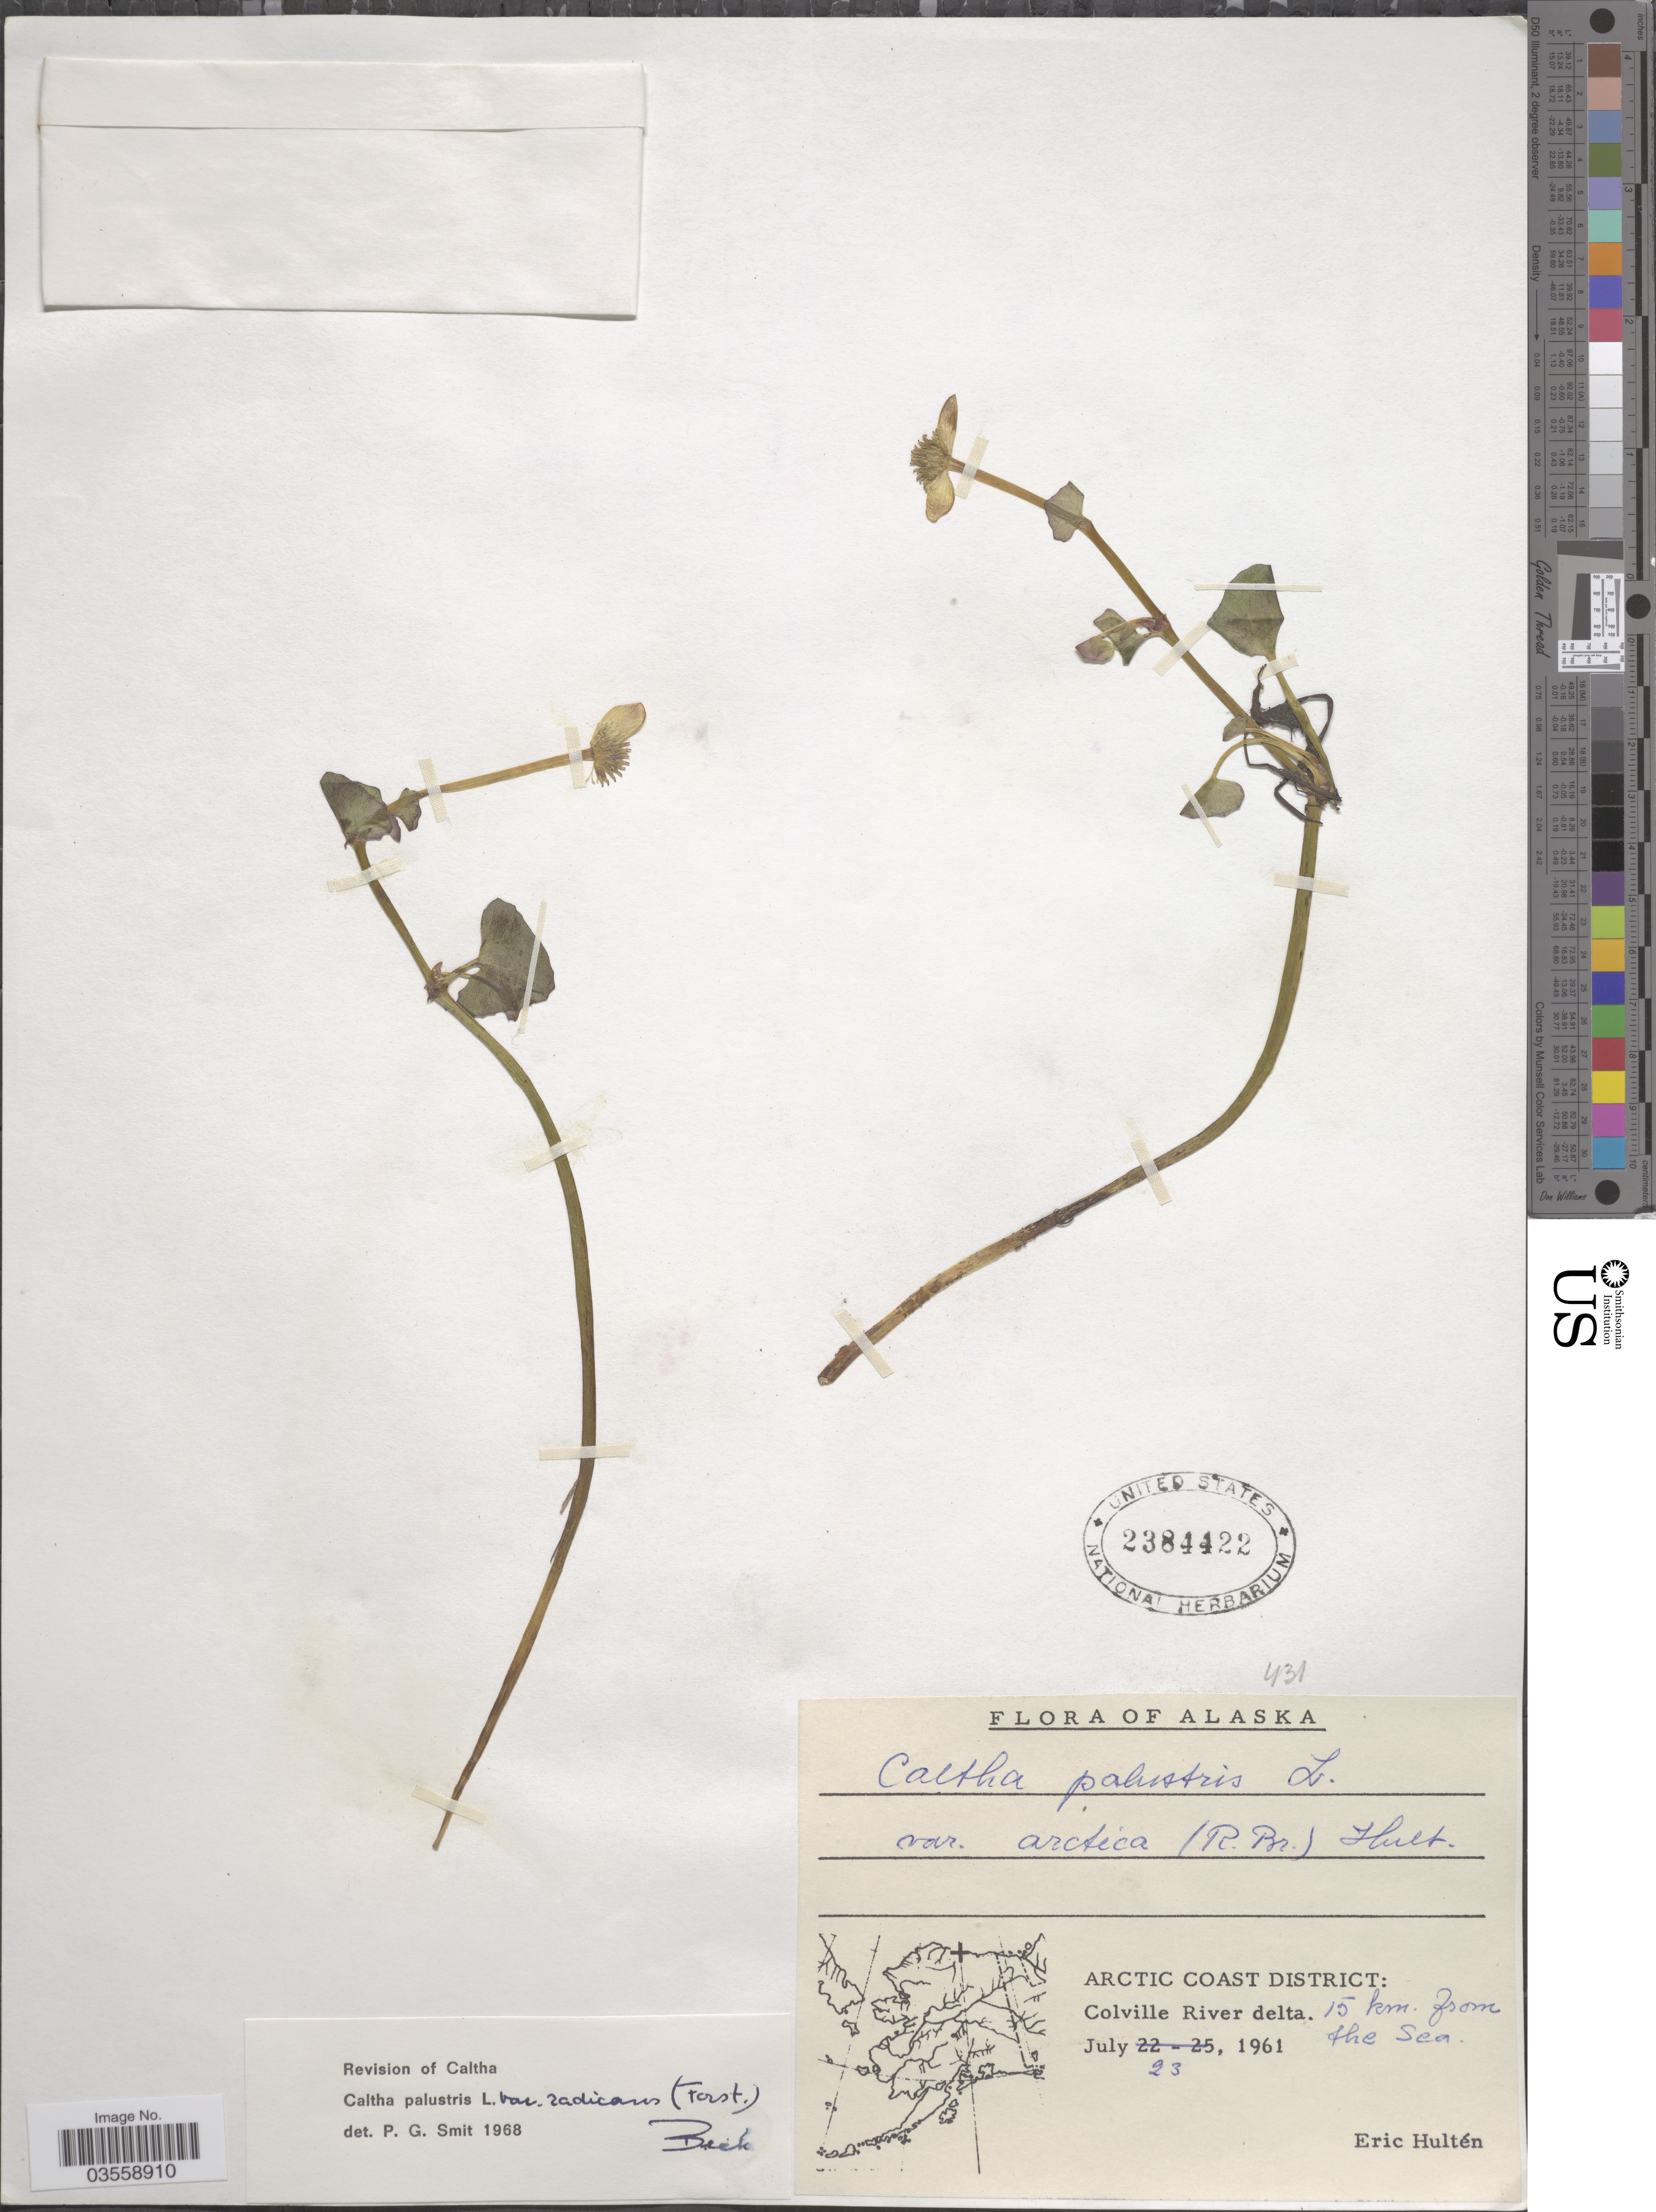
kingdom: Plantae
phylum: Tracheophyta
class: Magnoliopsida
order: Ranunculales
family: Ranunculaceae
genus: Caltha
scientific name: Caltha palustris var. radicans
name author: (T.F. Forst) Beck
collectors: E. G. Hultén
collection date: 1961-07-23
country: United States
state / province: Alaska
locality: Arctic Coast District: Colville River delta. 15 km. from the sea.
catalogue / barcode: US 2384422